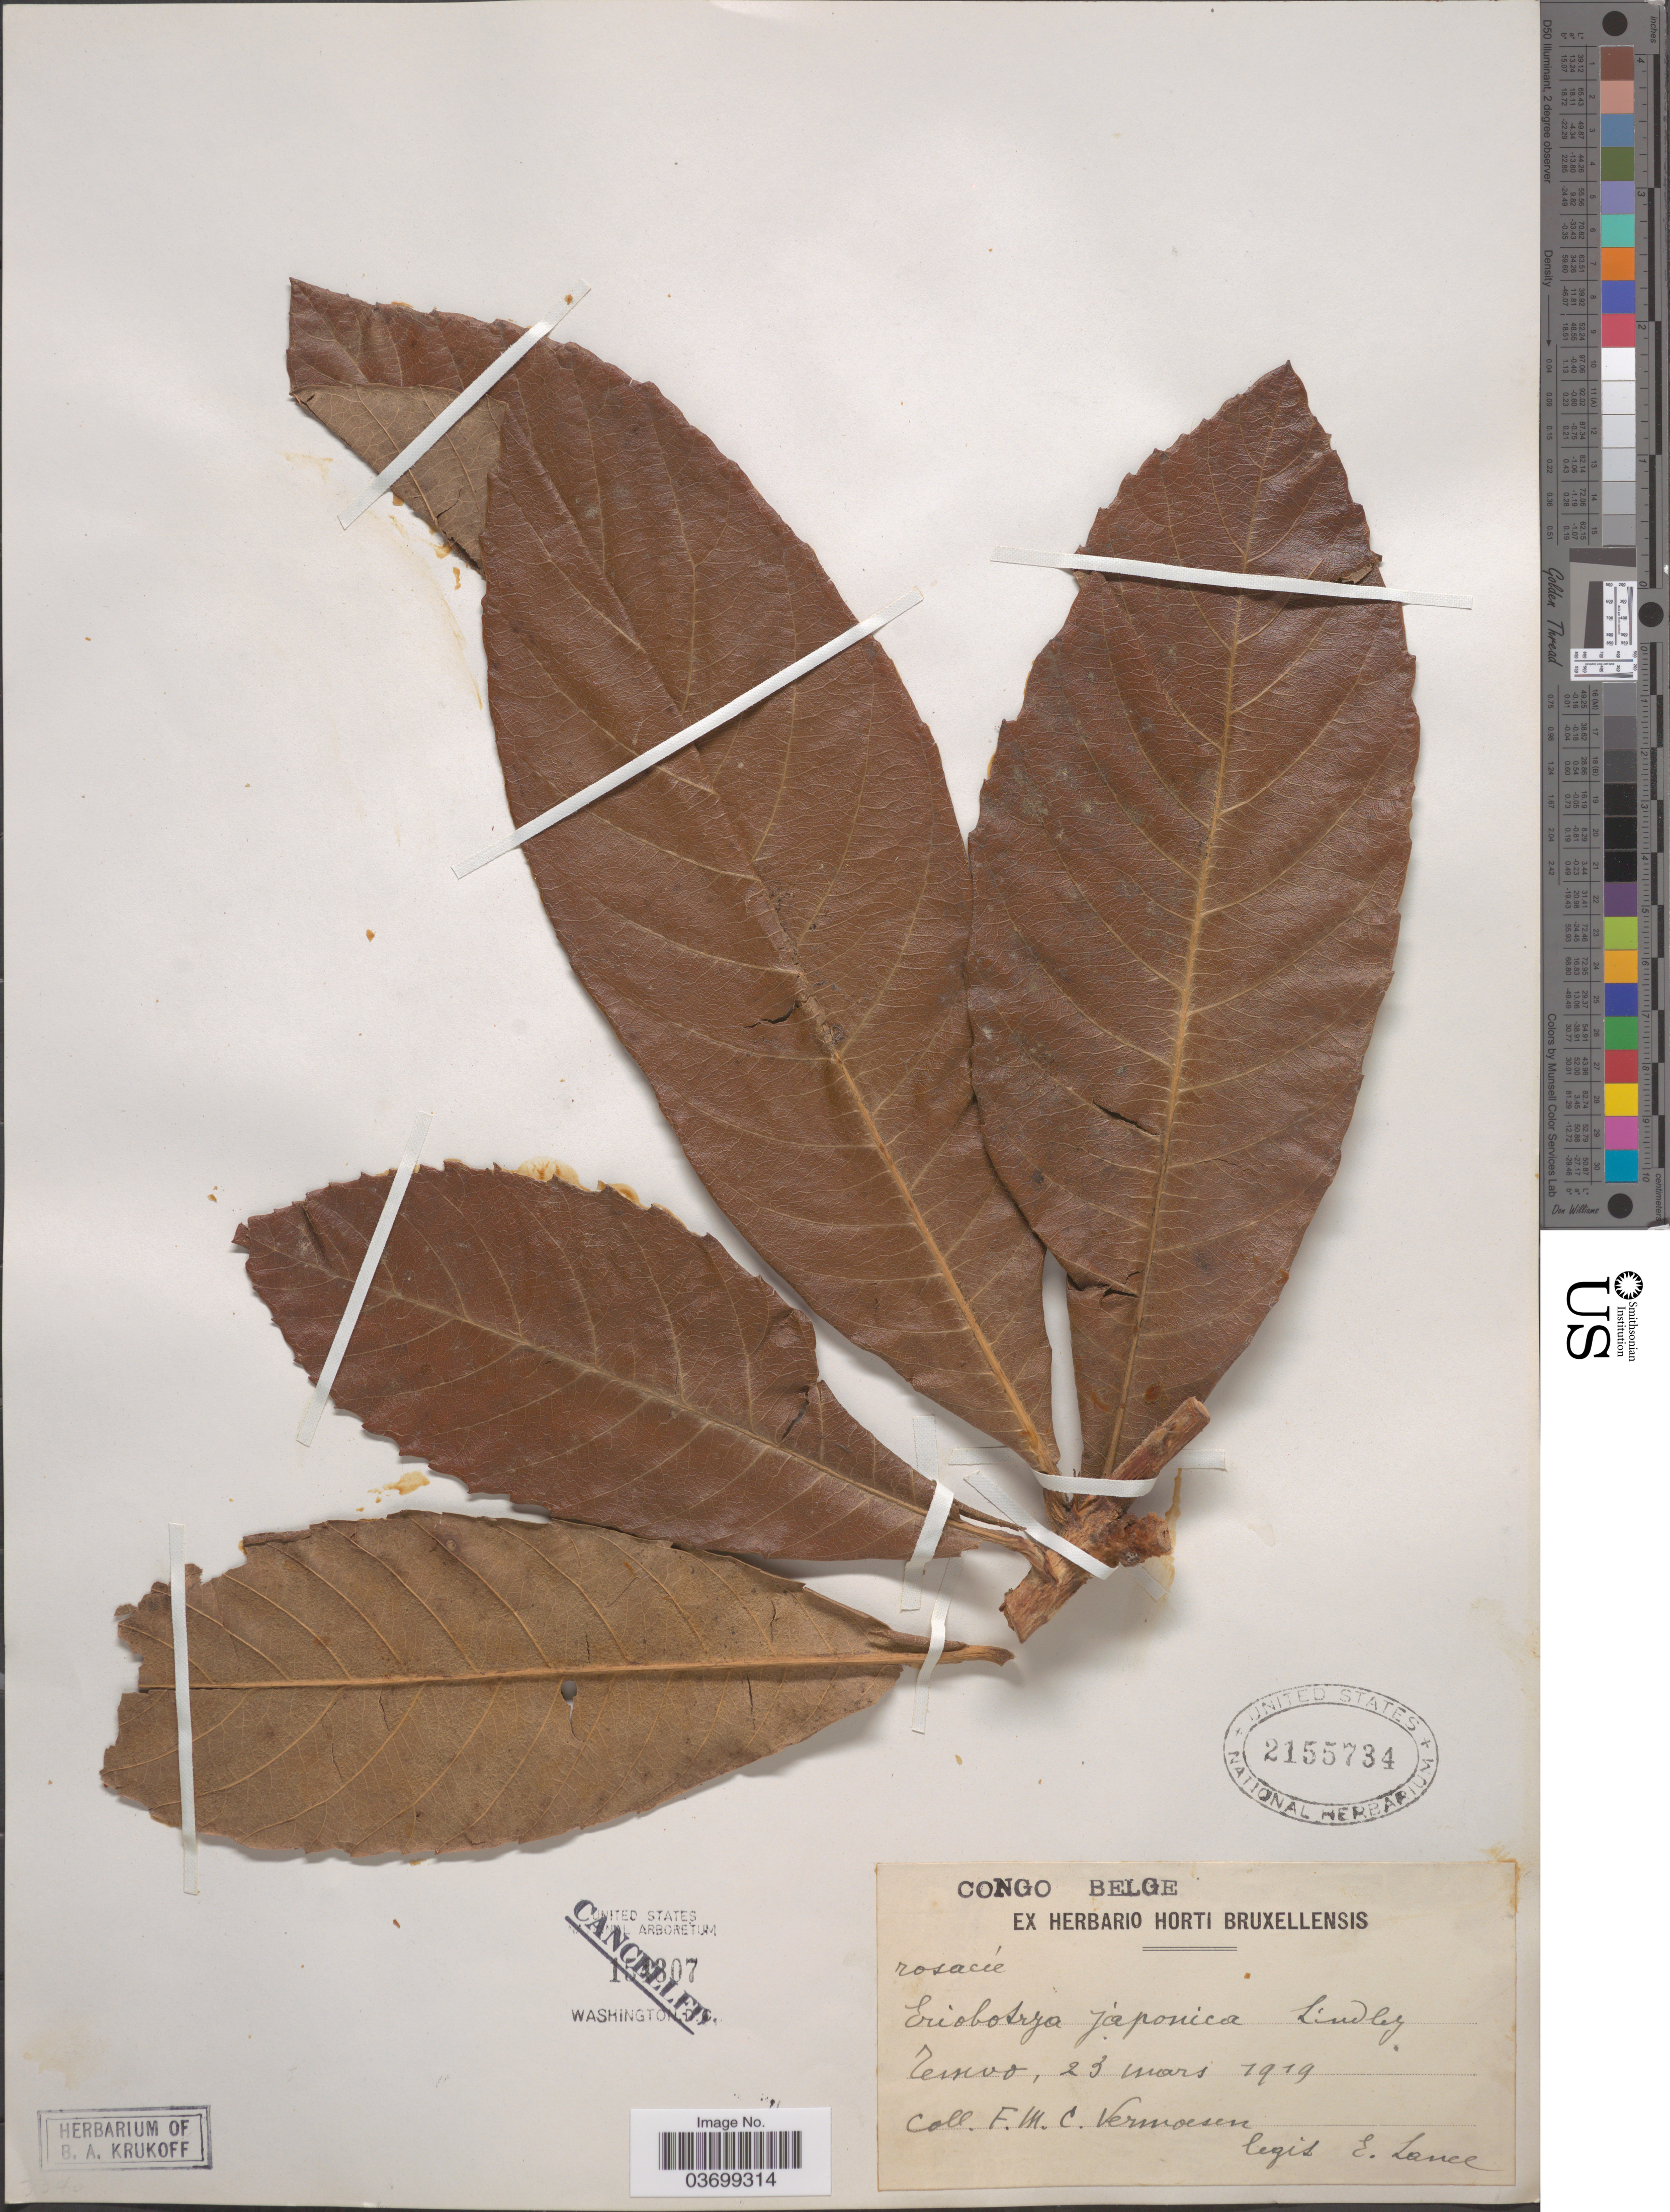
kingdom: Plantae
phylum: Tracheophyta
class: Magnoliopsida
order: Rosales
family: Rosaceae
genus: Rhaphiolepis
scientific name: Rhaphiolepis bibas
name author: (Lour.) Galasso & Banfi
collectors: C. Vermoesen & E. Lance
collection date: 1919-03-23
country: Congo, Democratic Republic of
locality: Temvo.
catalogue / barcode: US 2155734